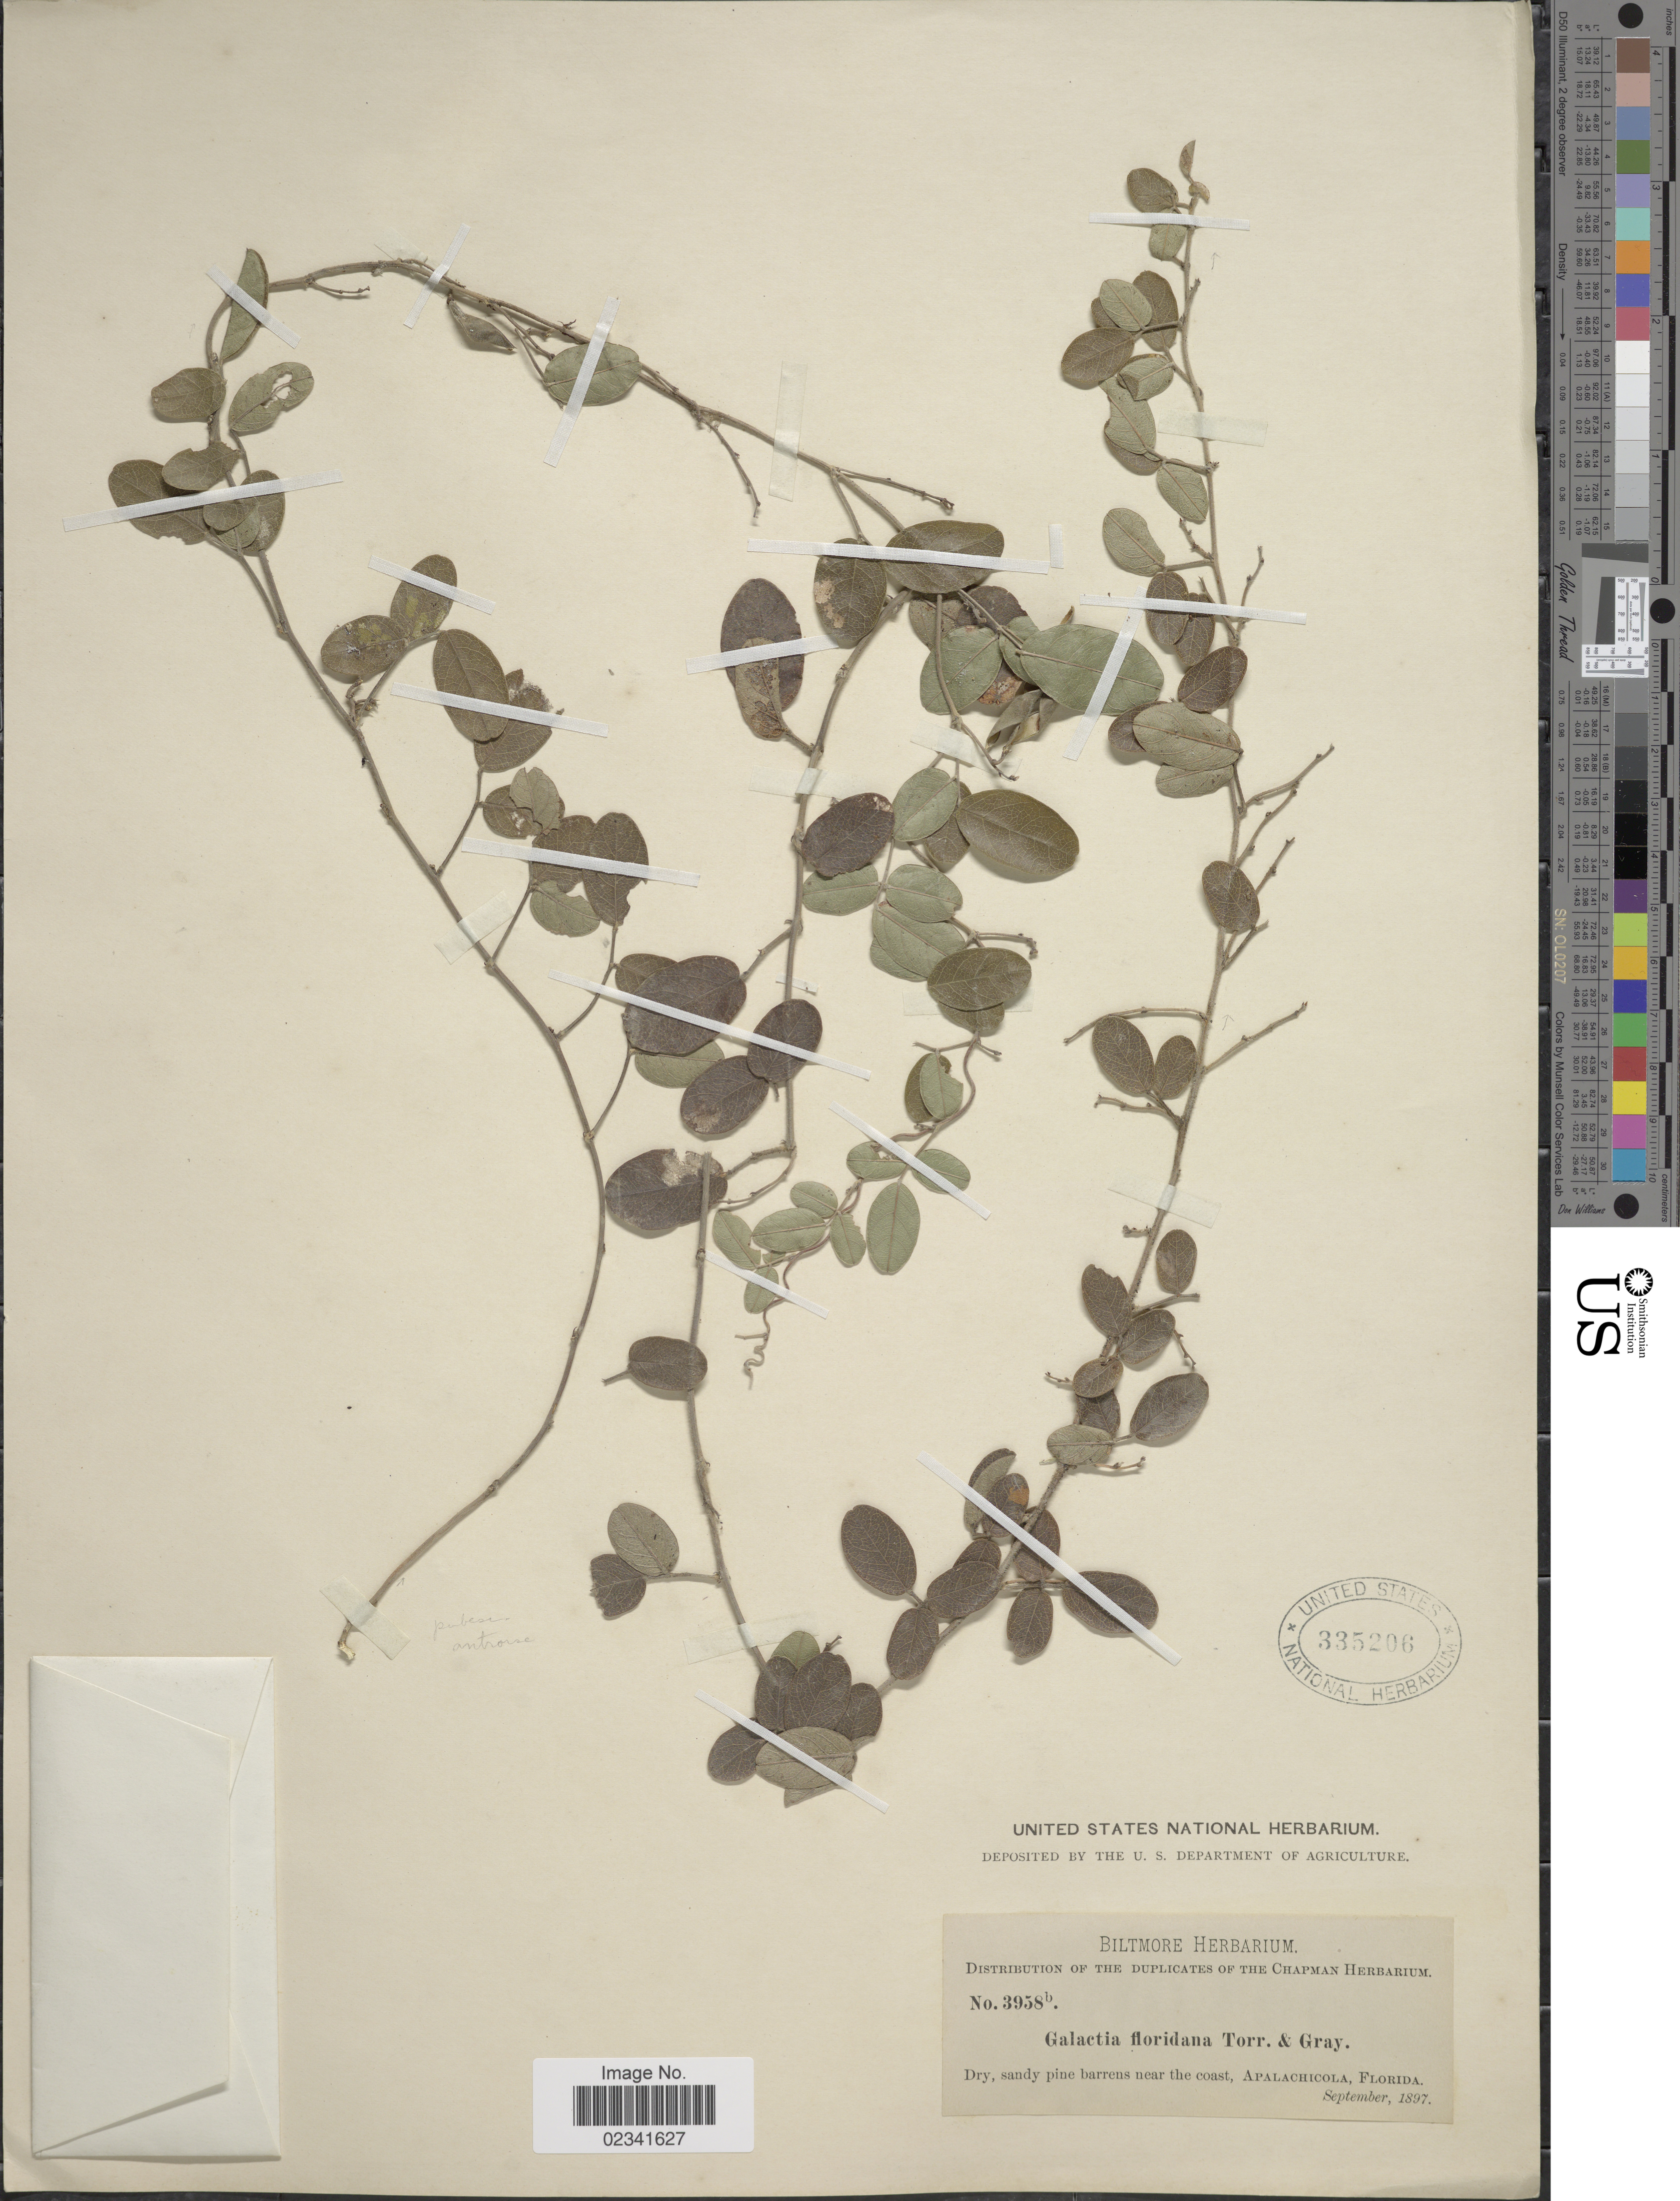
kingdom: Plantae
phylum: Tracheophyta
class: Magnoliopsida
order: Fabales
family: Fabaceae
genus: Galactia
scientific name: Galactia floridana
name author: J.R. Johnst.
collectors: ex herb. Biltmore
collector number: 3958b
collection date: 1897-09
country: United States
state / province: Florida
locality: Dry, sandy pine barrens near the coast, Apalachicola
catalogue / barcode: US 335206